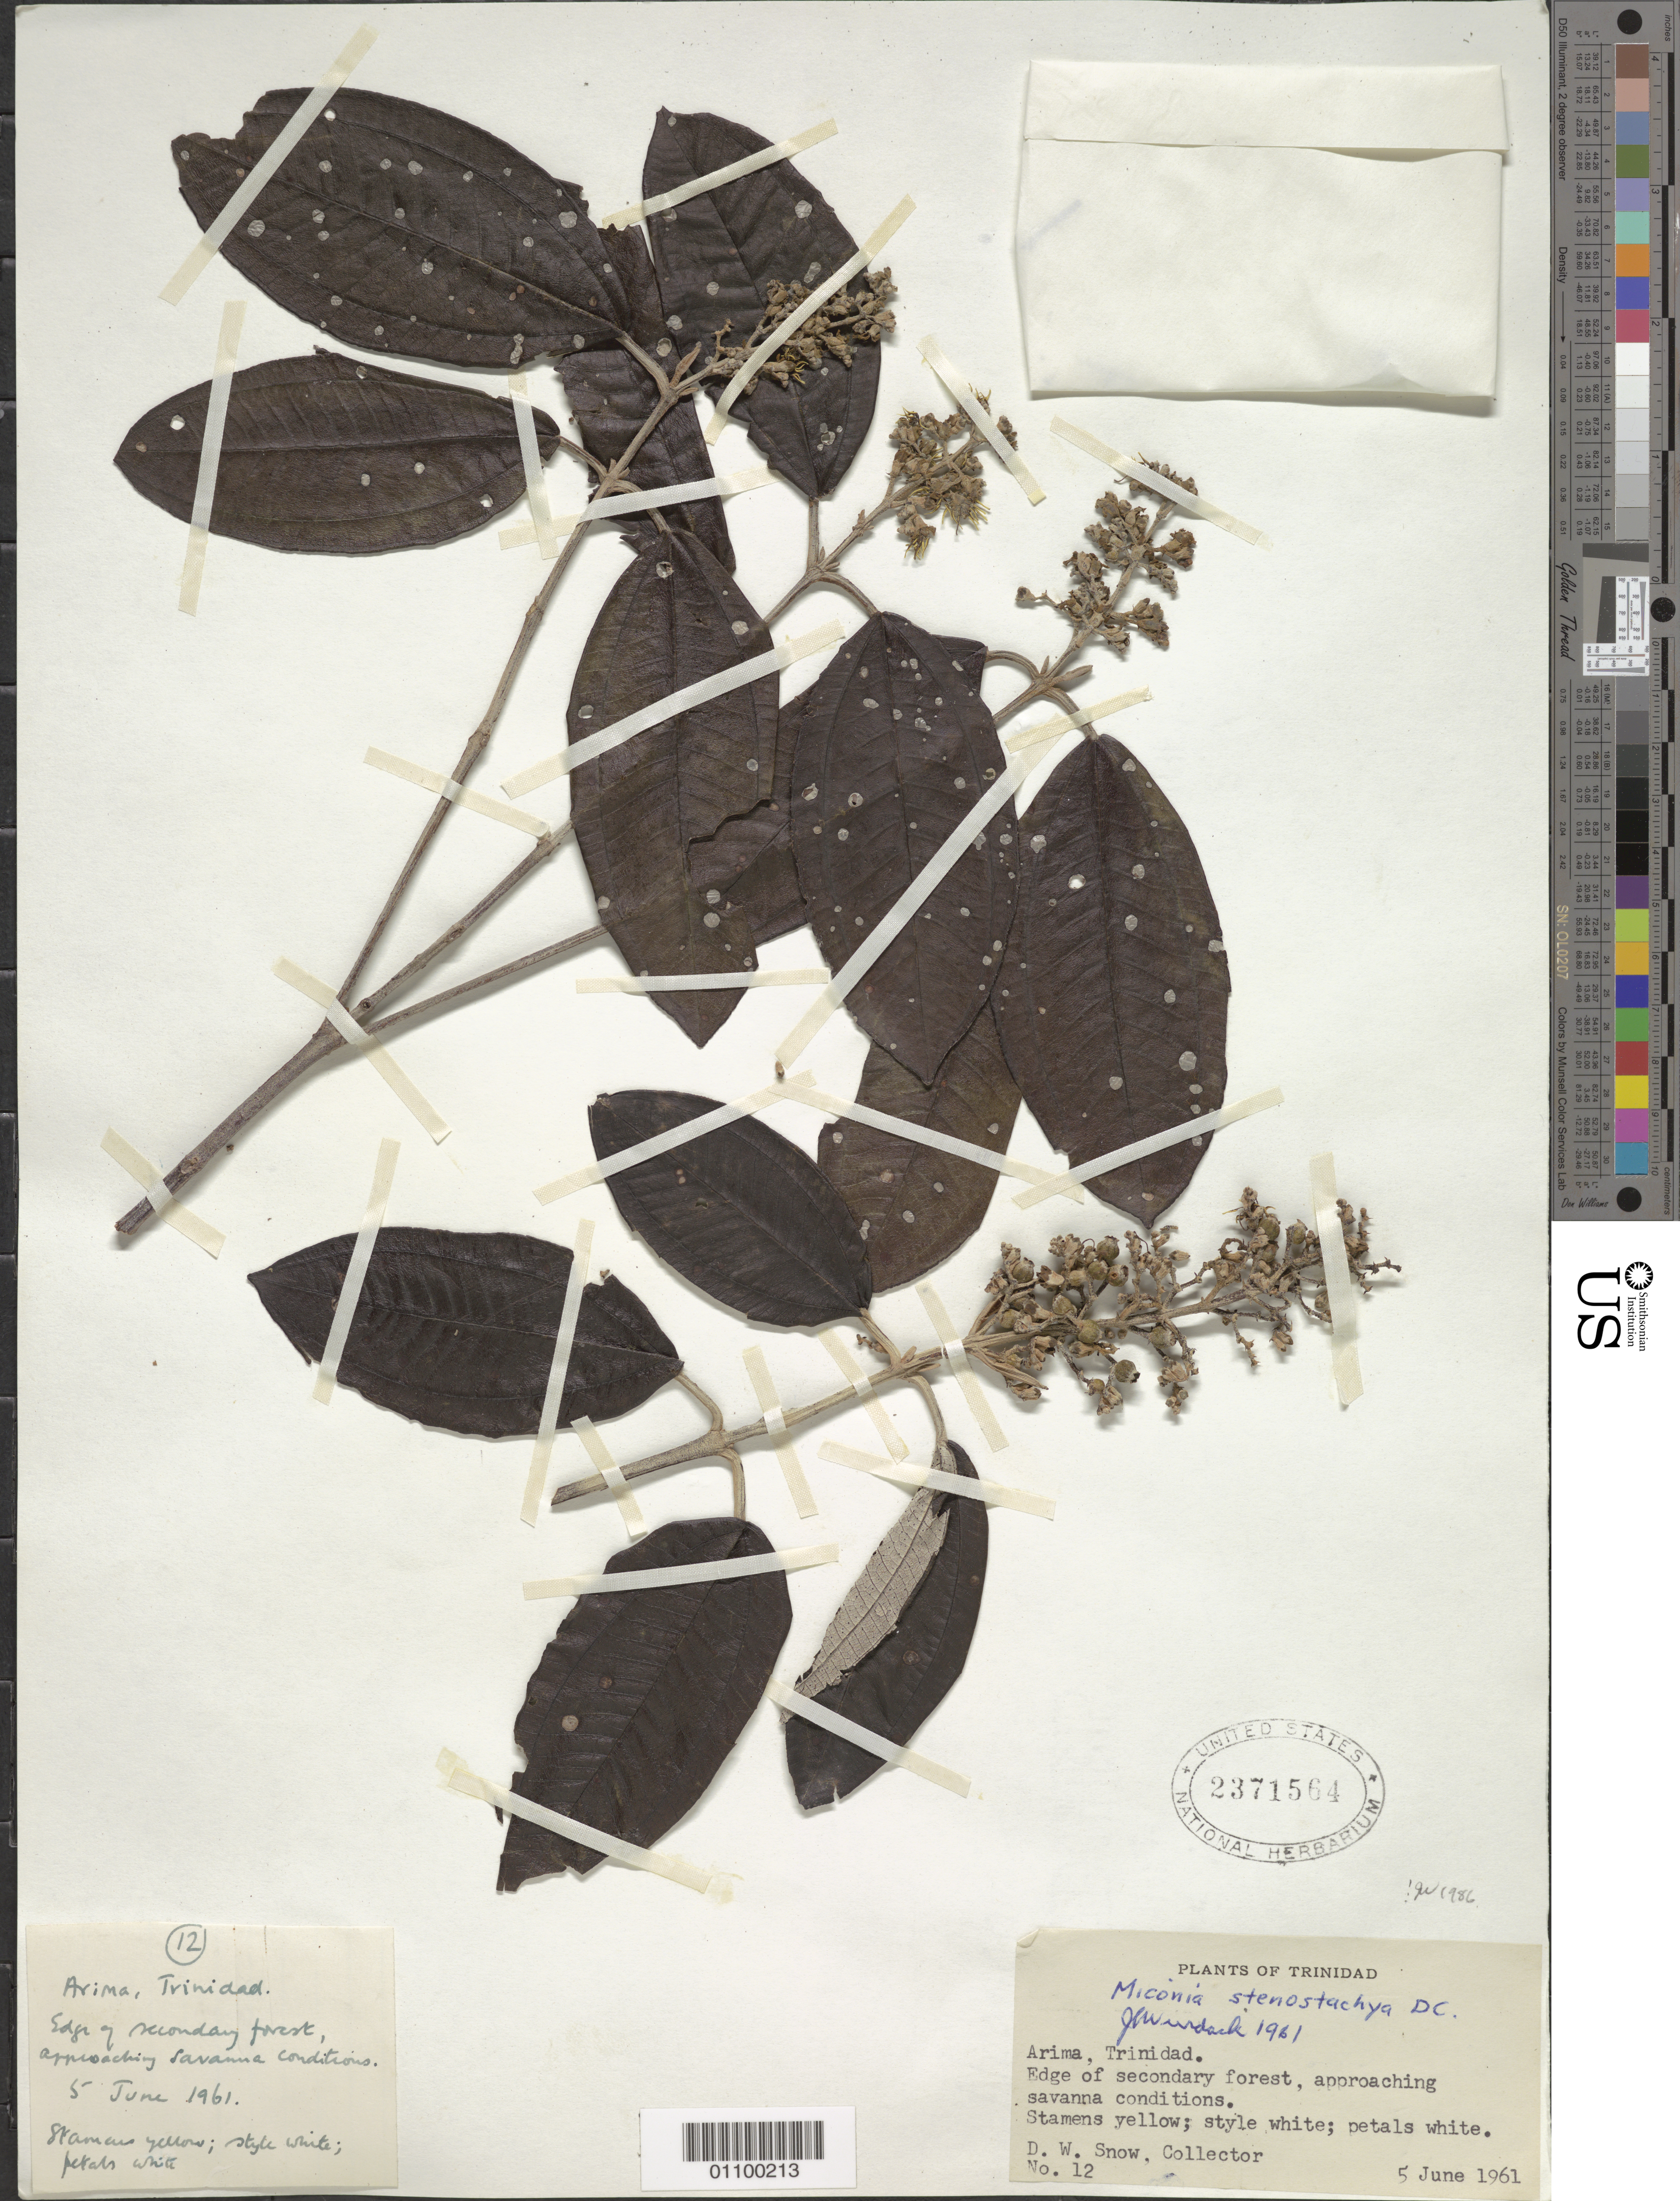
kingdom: Plantae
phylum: Tracheophyta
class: Magnoliopsida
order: Myrtales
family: Melastomataceae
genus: Miconia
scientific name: Miconia stenostachya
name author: DC.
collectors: D. Snow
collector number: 12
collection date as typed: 05 Jun 1961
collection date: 1961-06-05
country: Trinidad and Tobago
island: Trinidad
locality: Arima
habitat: edge of secondary foerst, approaching savanna conditions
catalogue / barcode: US 2371564